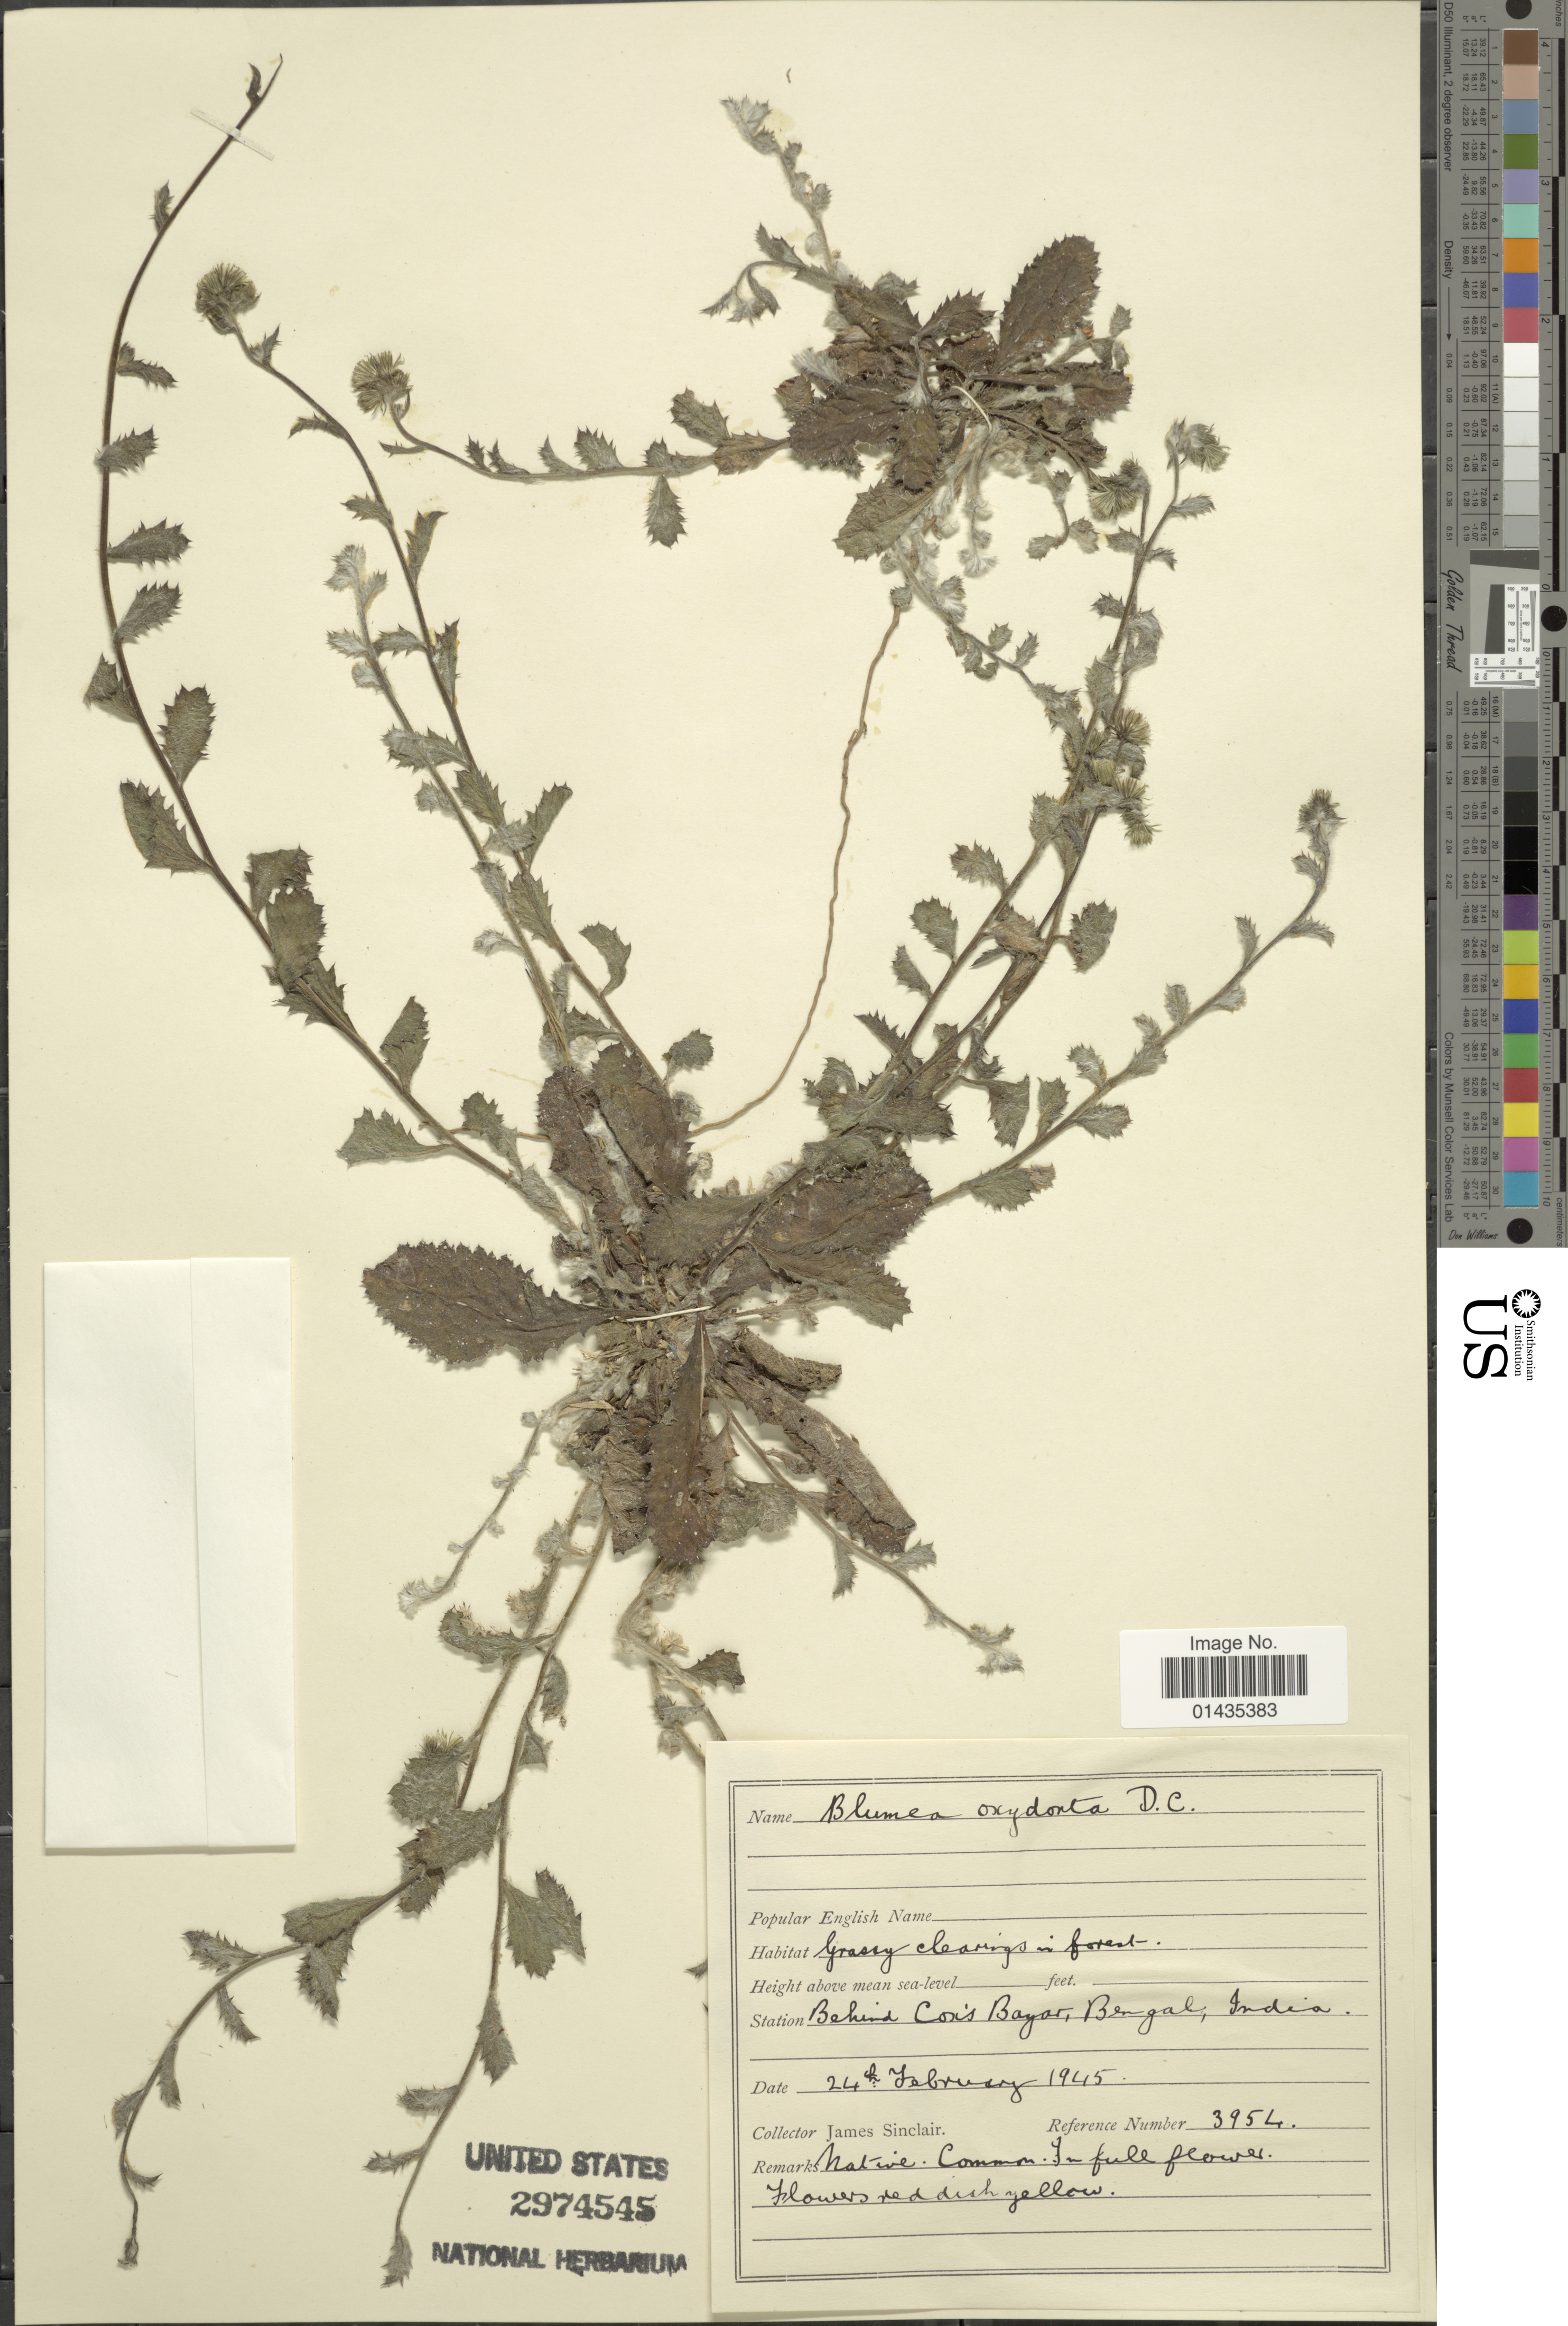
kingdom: Plantae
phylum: Tracheophyta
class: Magnoliopsida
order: Asterales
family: Asteraceae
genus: Blumea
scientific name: Blumea oxyodonta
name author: DC.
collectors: J. Sinclair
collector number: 3954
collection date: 1945-02-24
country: Bangladesh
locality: Behind Cox's Bazar, Bengal.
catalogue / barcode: US 2974545